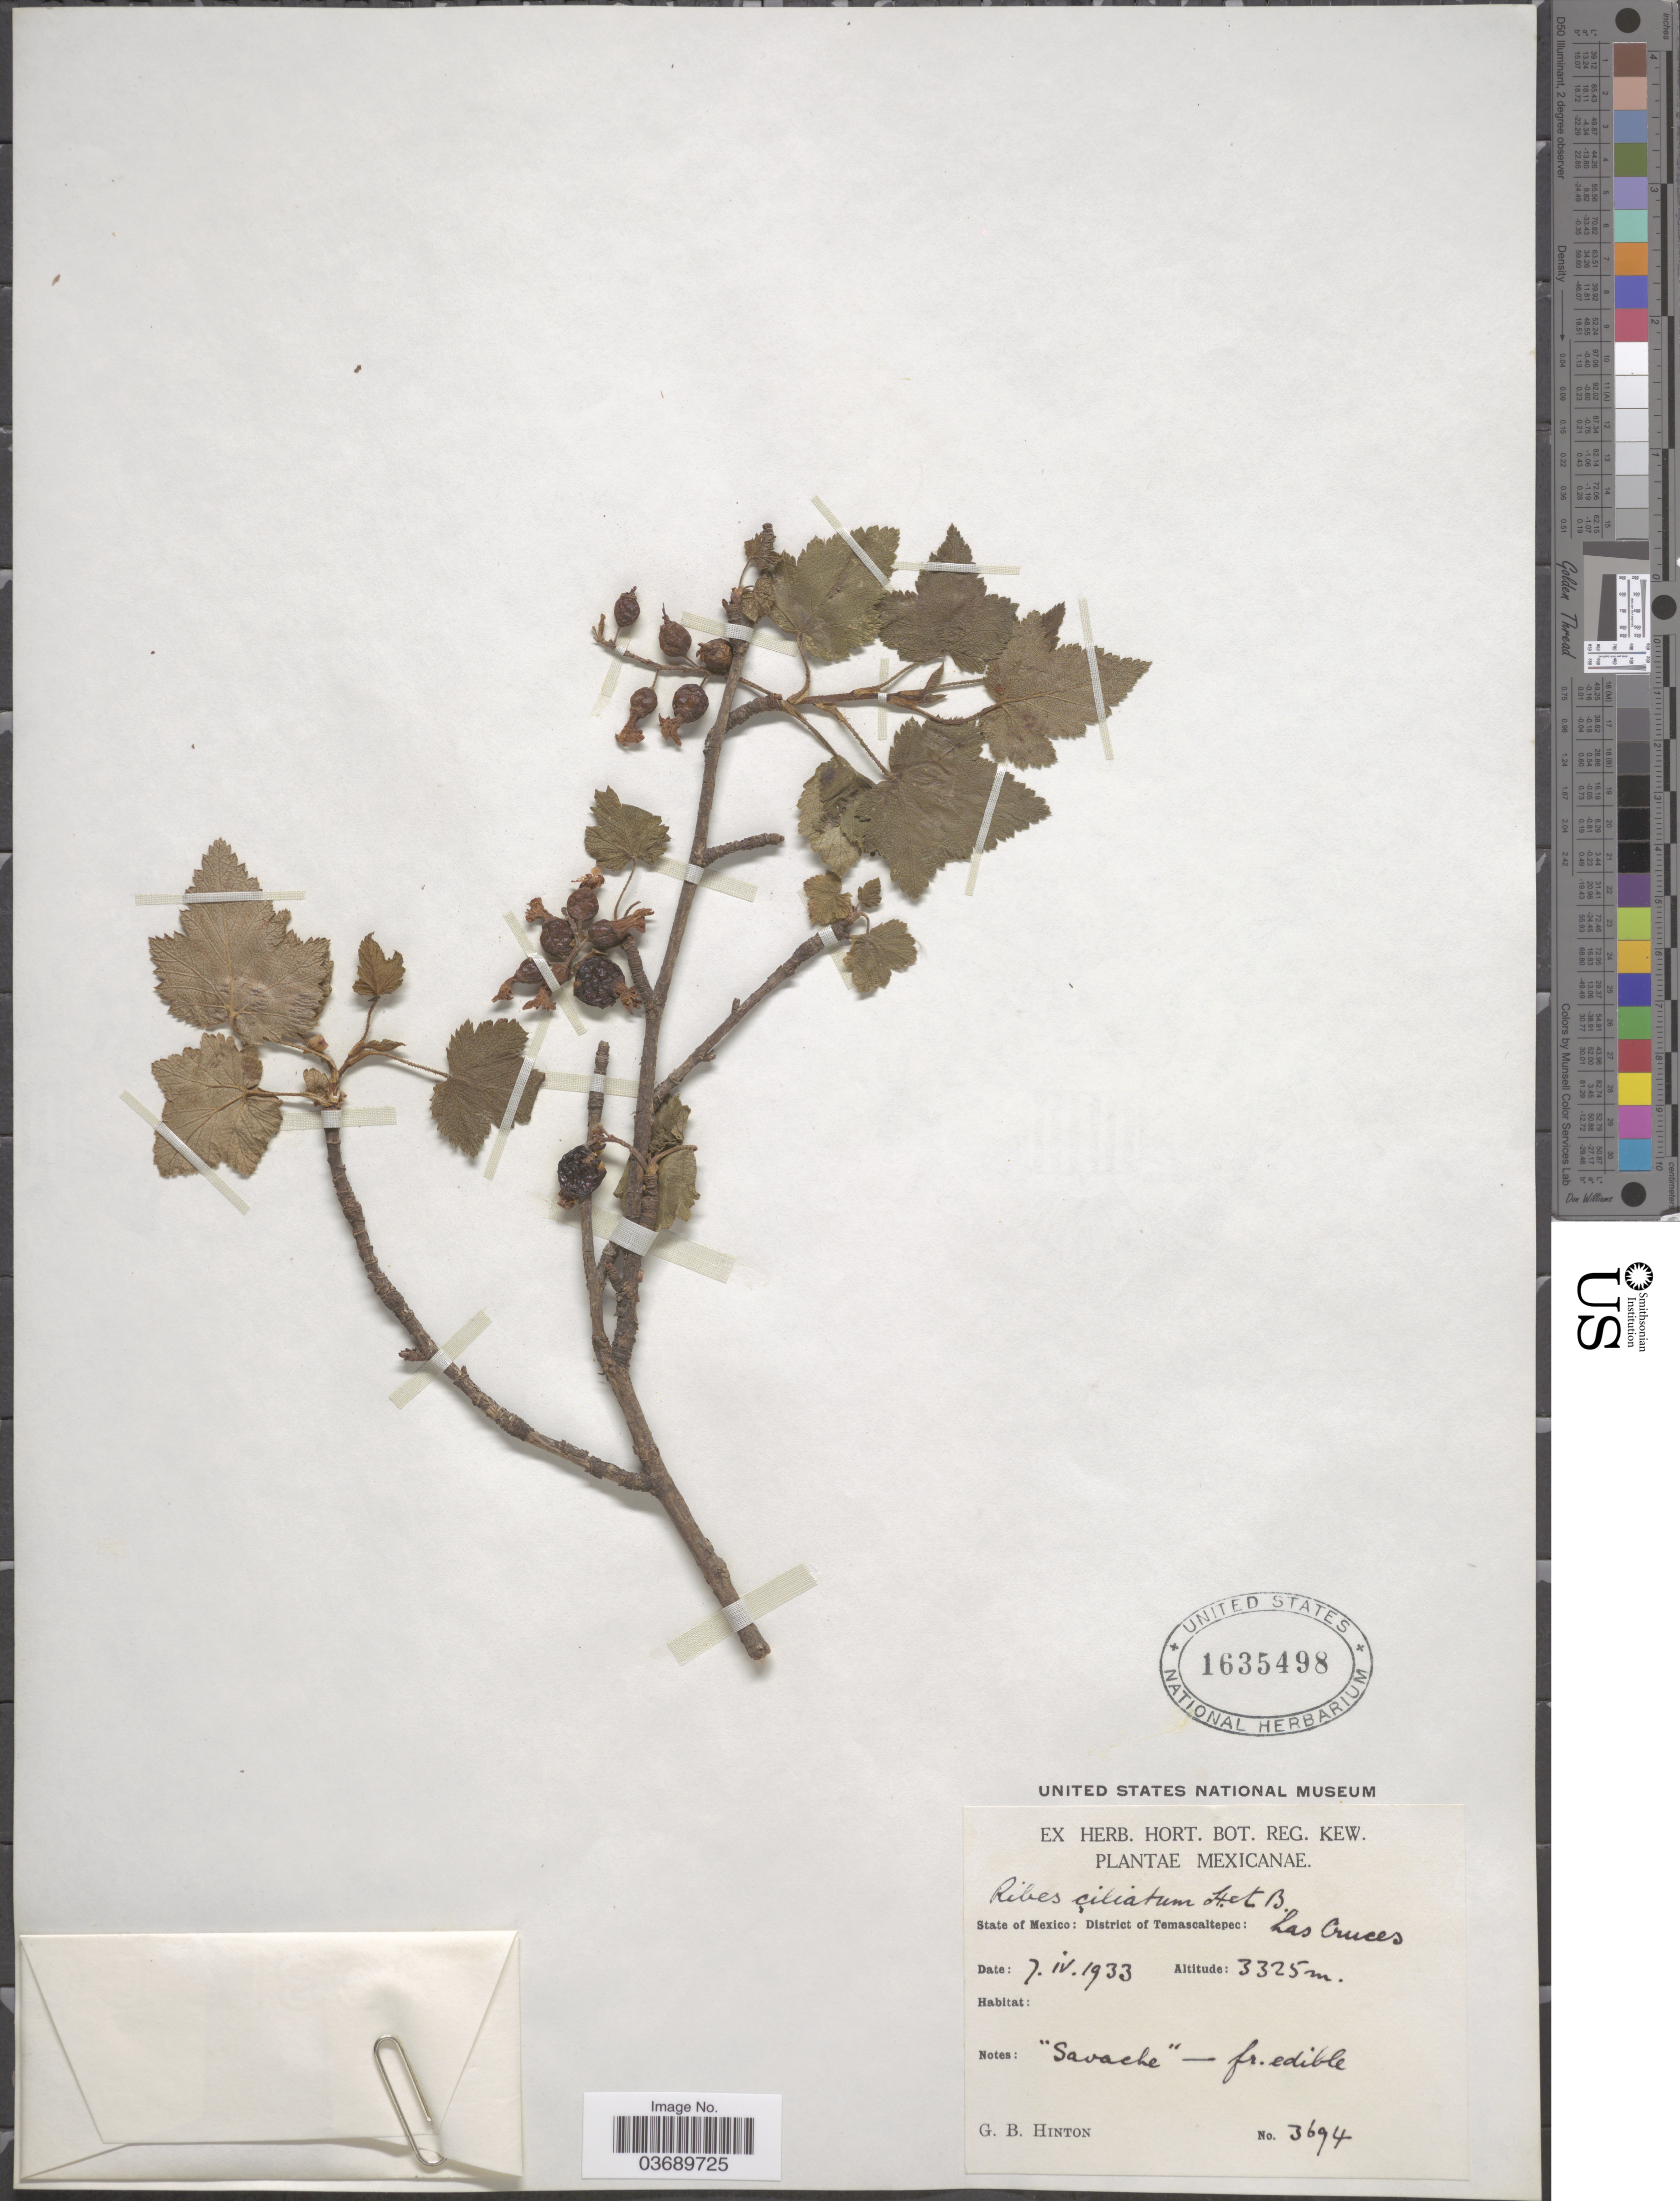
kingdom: Plantae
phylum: Tracheophyta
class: Magnoliopsida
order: Saxifragales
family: Grossulariaceae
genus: Ribes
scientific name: Ribes ciliatum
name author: Humb. & Bonpl. ex Roem. & Schult.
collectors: G. B. Hinton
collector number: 3694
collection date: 1933-04-07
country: Mexico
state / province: México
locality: State of Mexico: District of Temascaltepec: Las Cruces.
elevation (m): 3325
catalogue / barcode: US 1635498